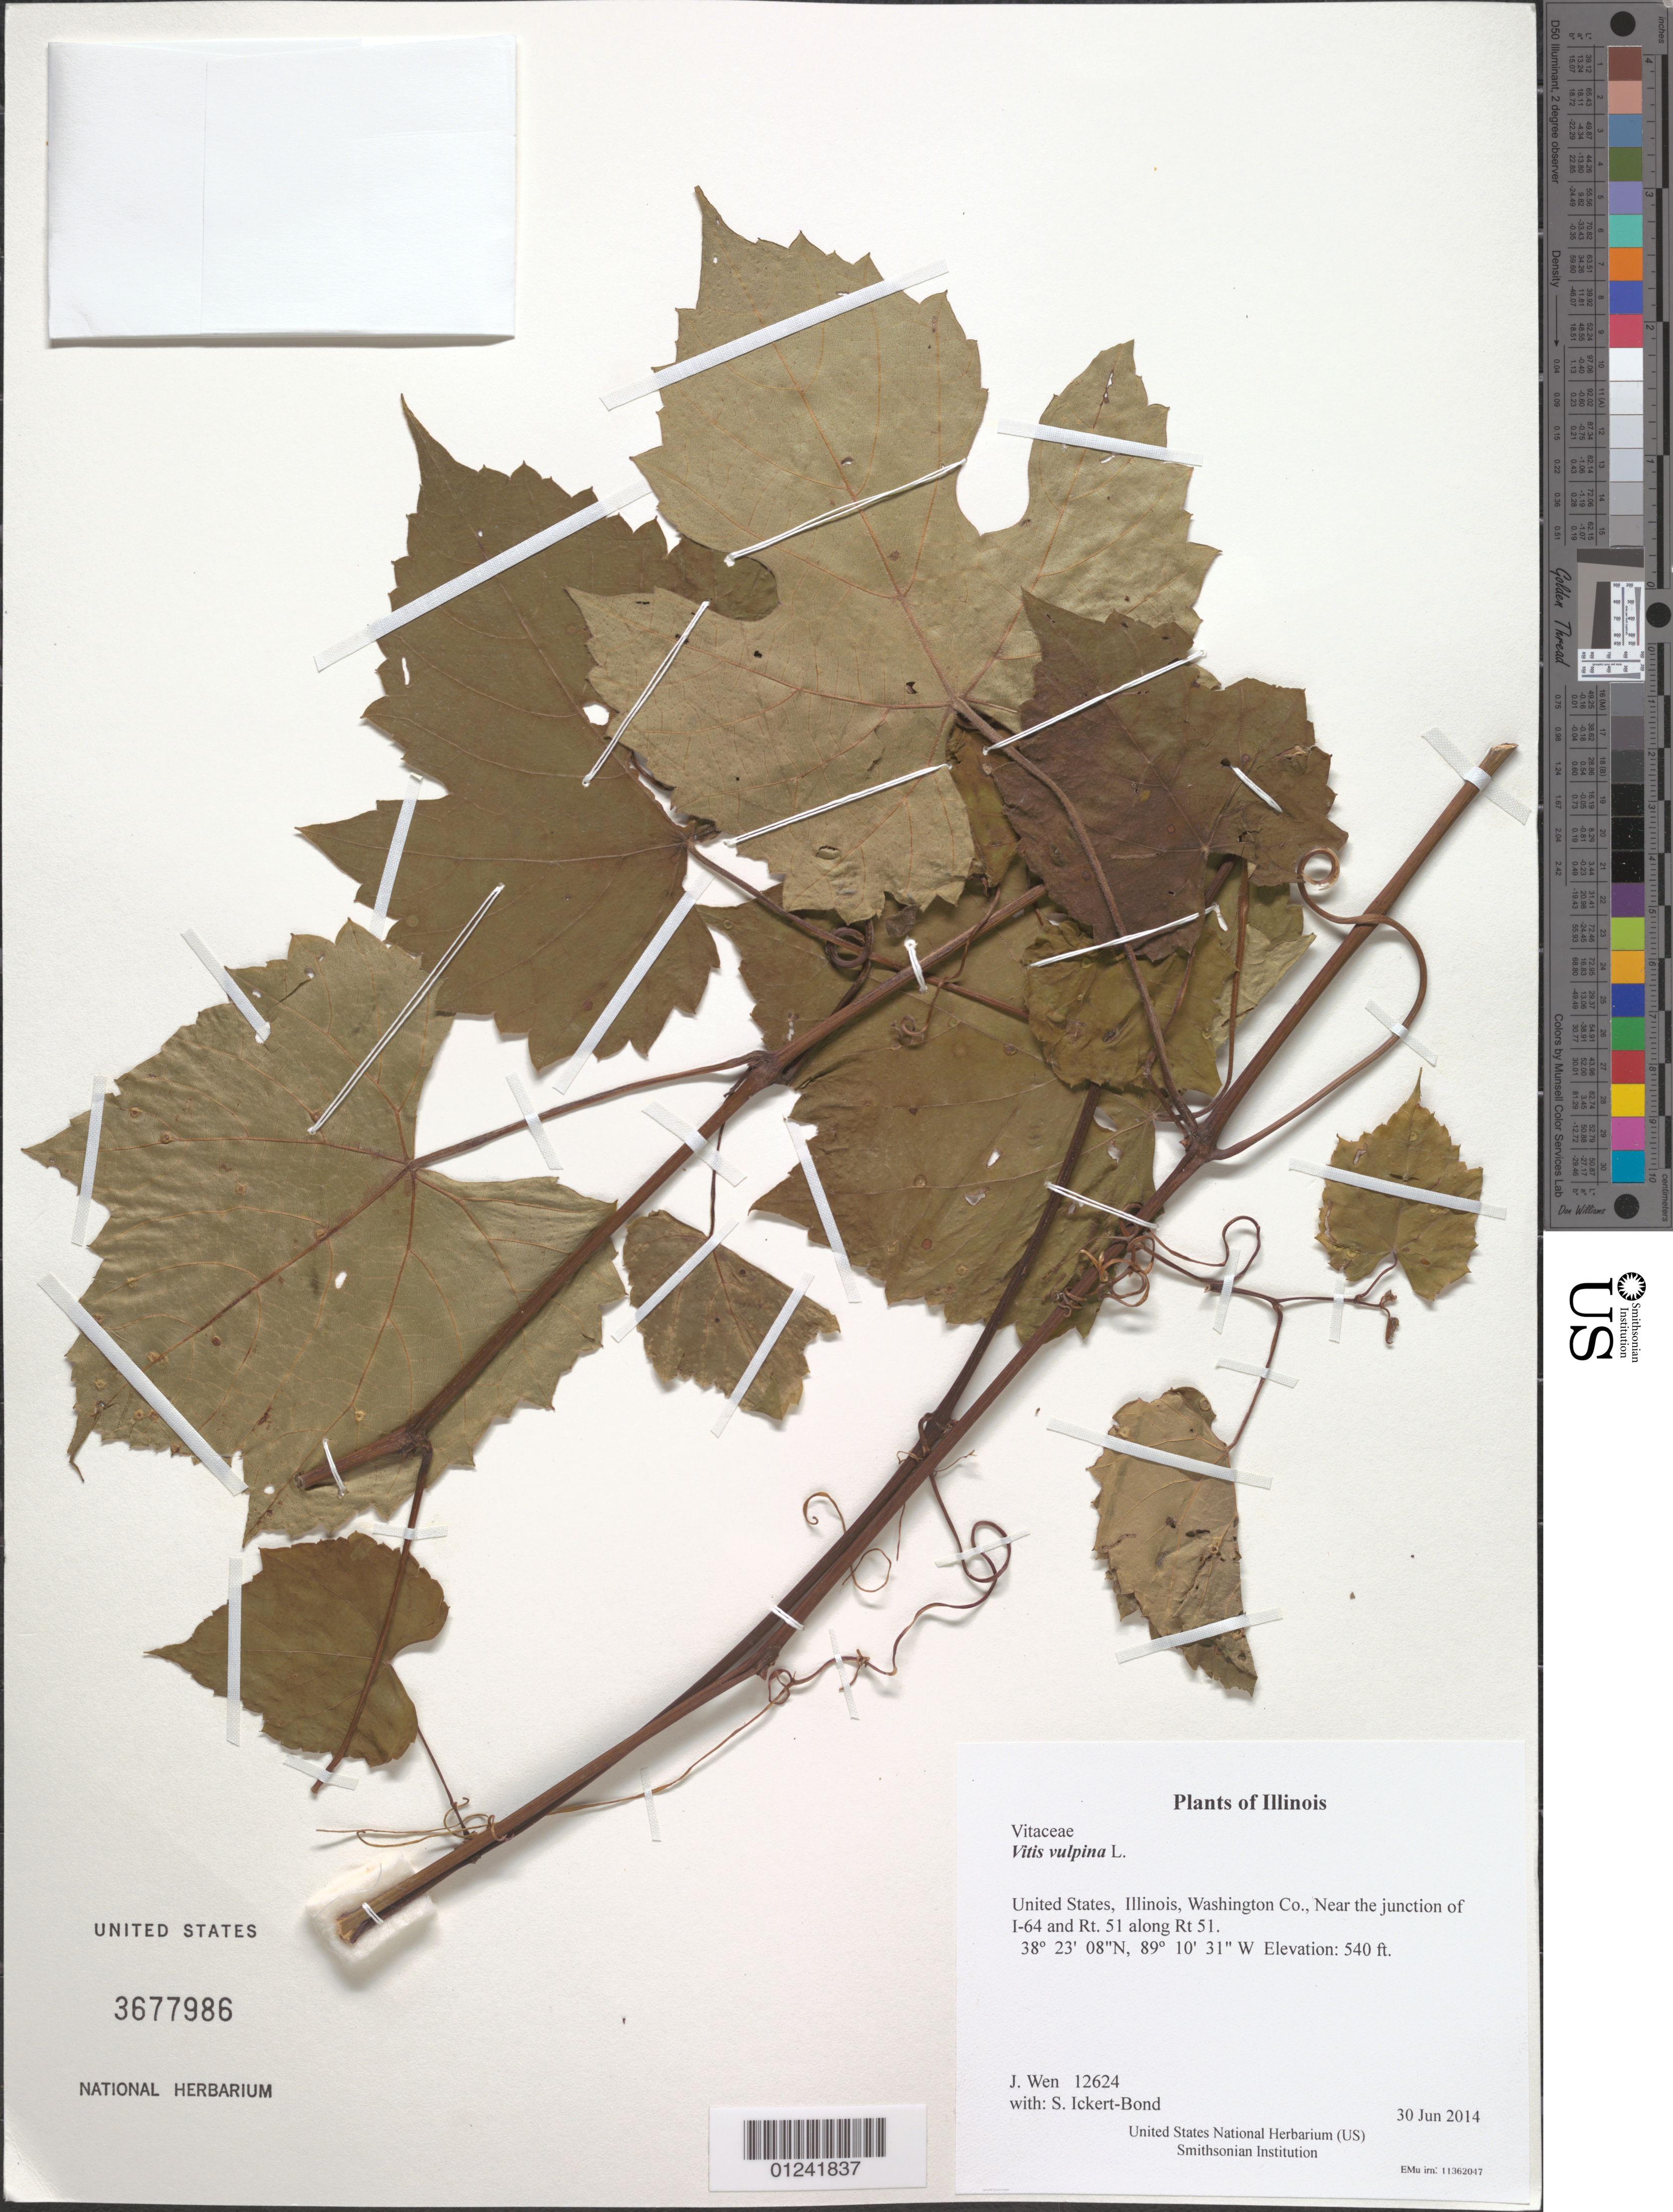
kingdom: Plantae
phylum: Tracheophyta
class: Magnoliopsida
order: Vitales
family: Vitaceae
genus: Vitis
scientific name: Vitis vulpina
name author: L.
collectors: J. Wen & S. Ickert-Bond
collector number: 12624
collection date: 2014-06-30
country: United States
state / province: Illinois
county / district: Washington Co.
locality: Near the junction of I-64 and Rt. 51 along Rt 51.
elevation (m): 165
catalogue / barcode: US 3677986